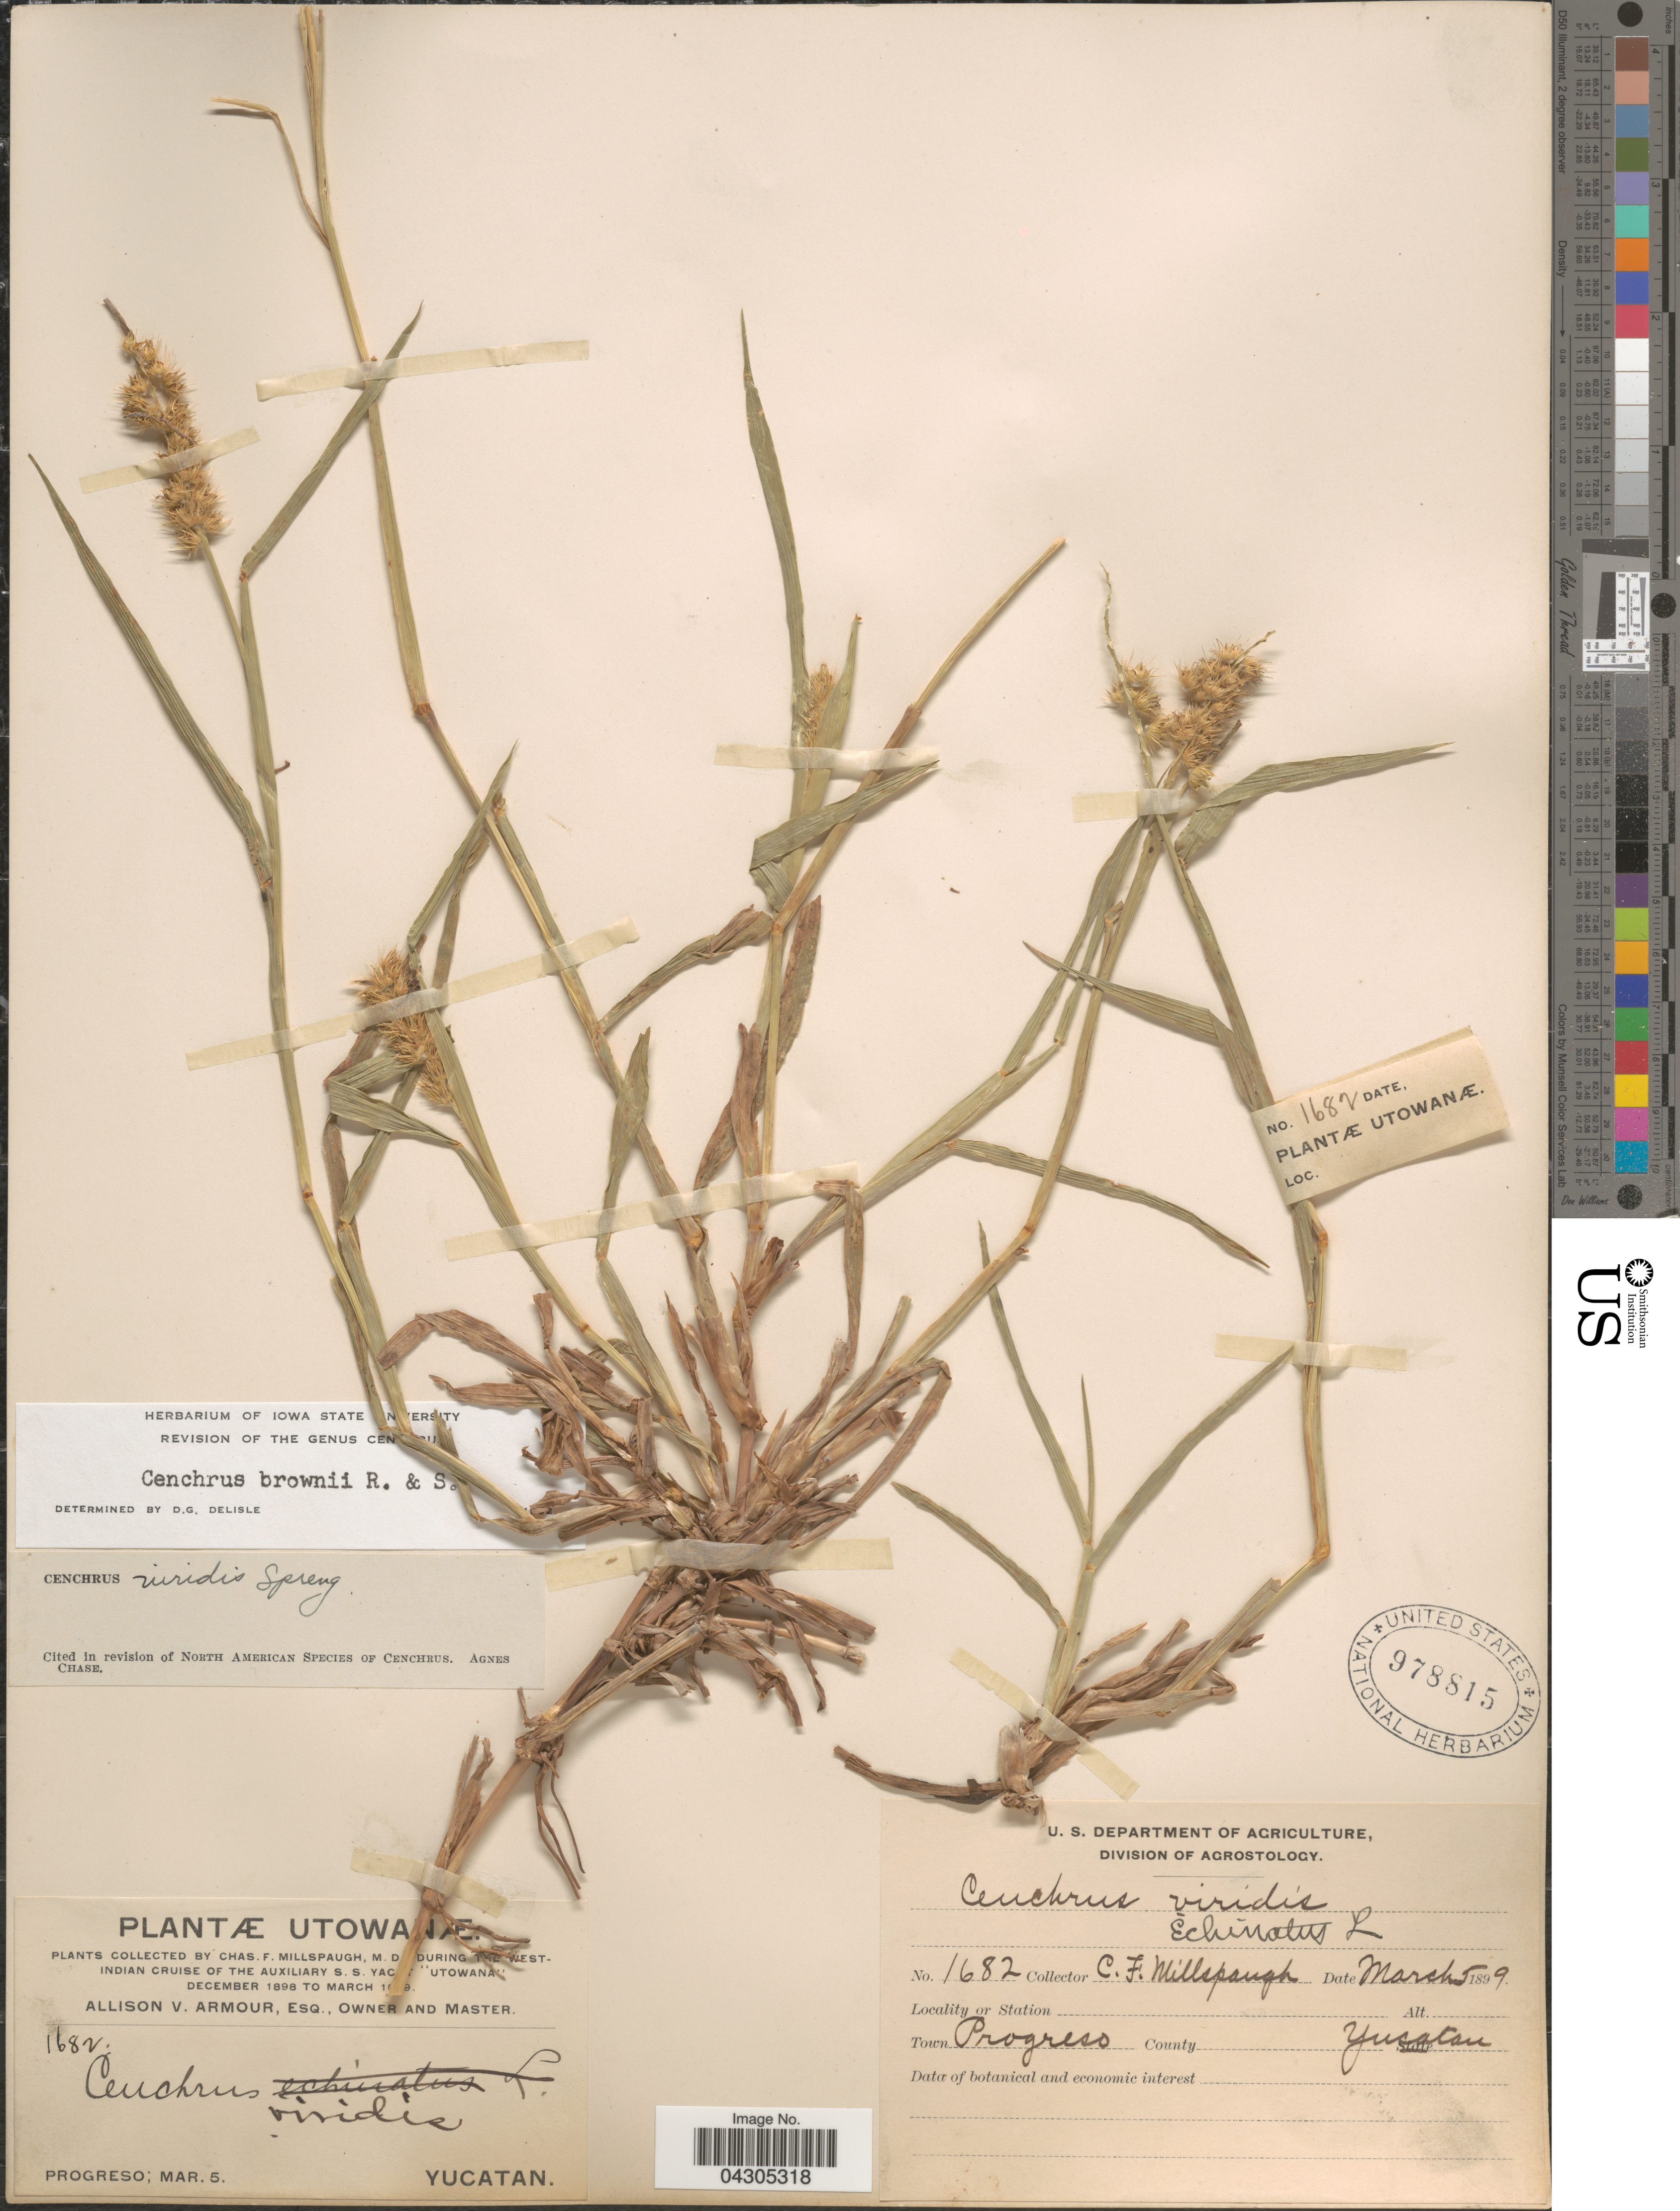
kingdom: Plantae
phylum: Tracheophyta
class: Liliopsida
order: Poales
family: Poaceae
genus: Cenchrus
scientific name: Cenchrus brownii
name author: Roem. & Schult.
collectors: C. F. Millspaugh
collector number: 1682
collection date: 1899-03-05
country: Mexico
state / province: Yucatán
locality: Utowanæ. Progreso. Yucatan. Town Progreso.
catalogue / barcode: US 978815